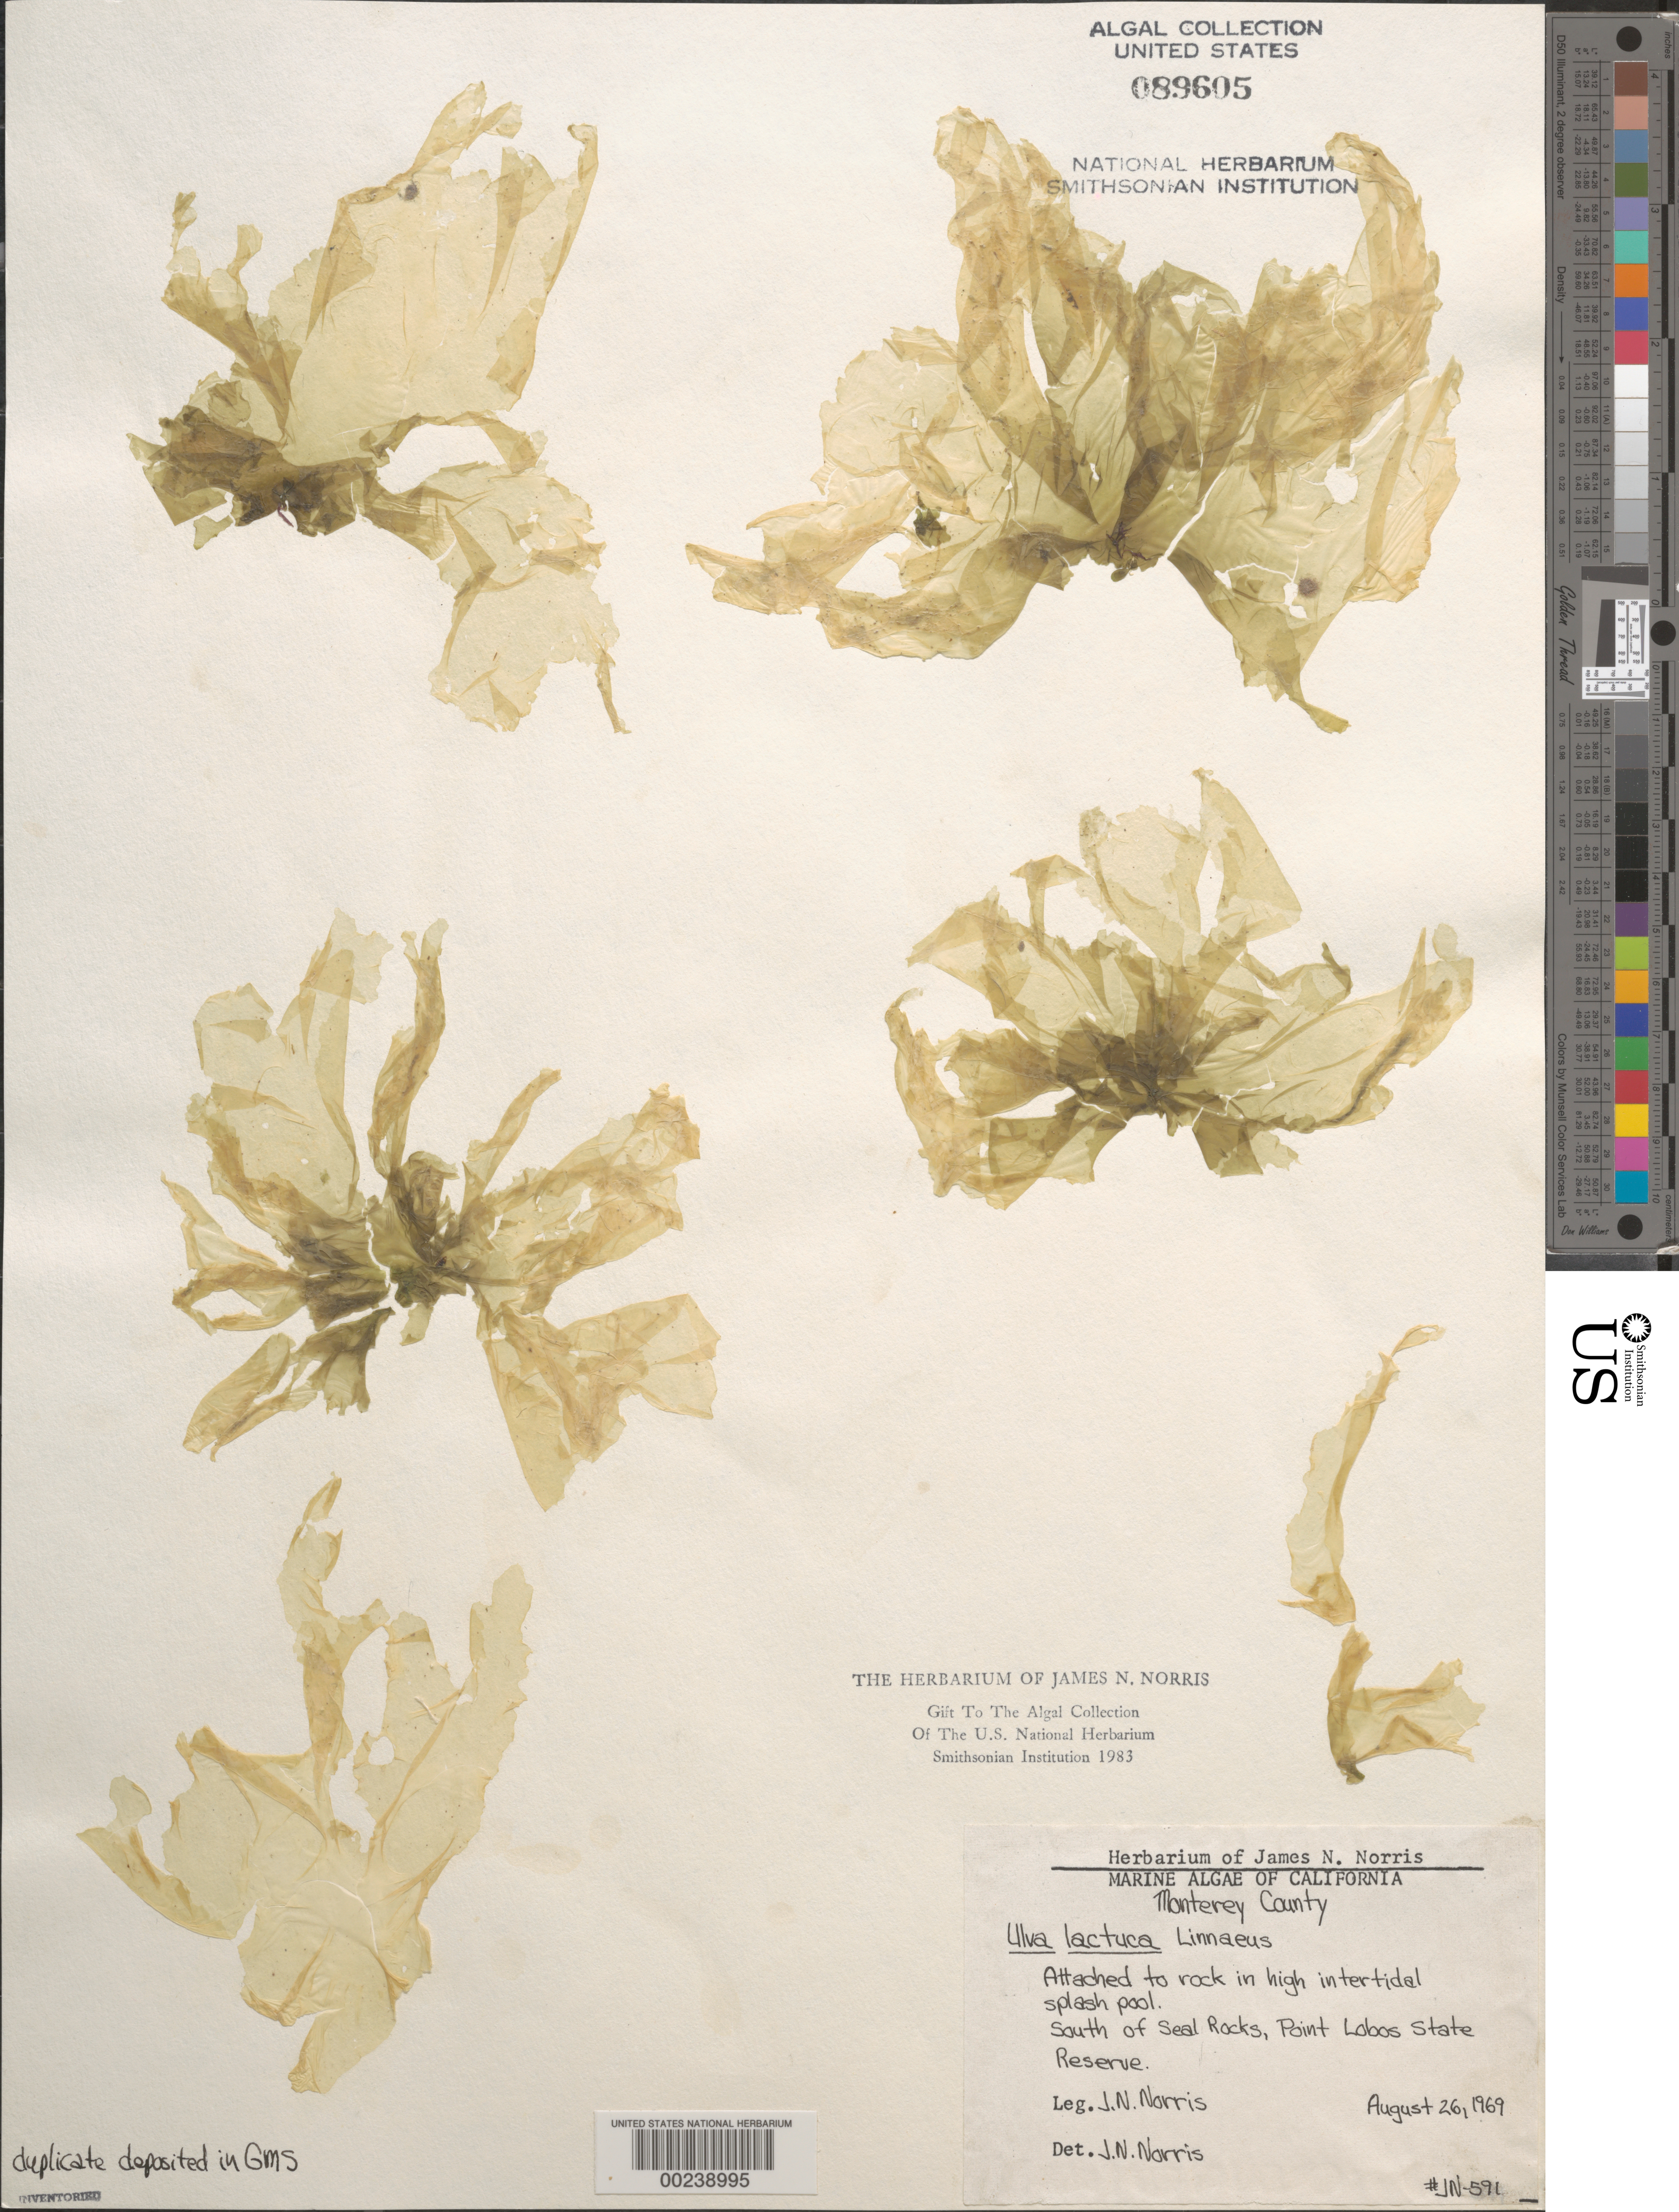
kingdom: Plantae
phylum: Chlorophyta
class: Ulvophyceae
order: Ulvales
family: Ulvaceae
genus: Ulva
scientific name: Ulva lactuca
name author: L.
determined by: Norris, James N.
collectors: J. N. Norris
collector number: JN-591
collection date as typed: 26 Aug 1969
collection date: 1969-08-26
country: United States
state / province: California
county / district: Monterey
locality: Point Lobos State Reserve, south of Seal Rrocks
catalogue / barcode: US 89605